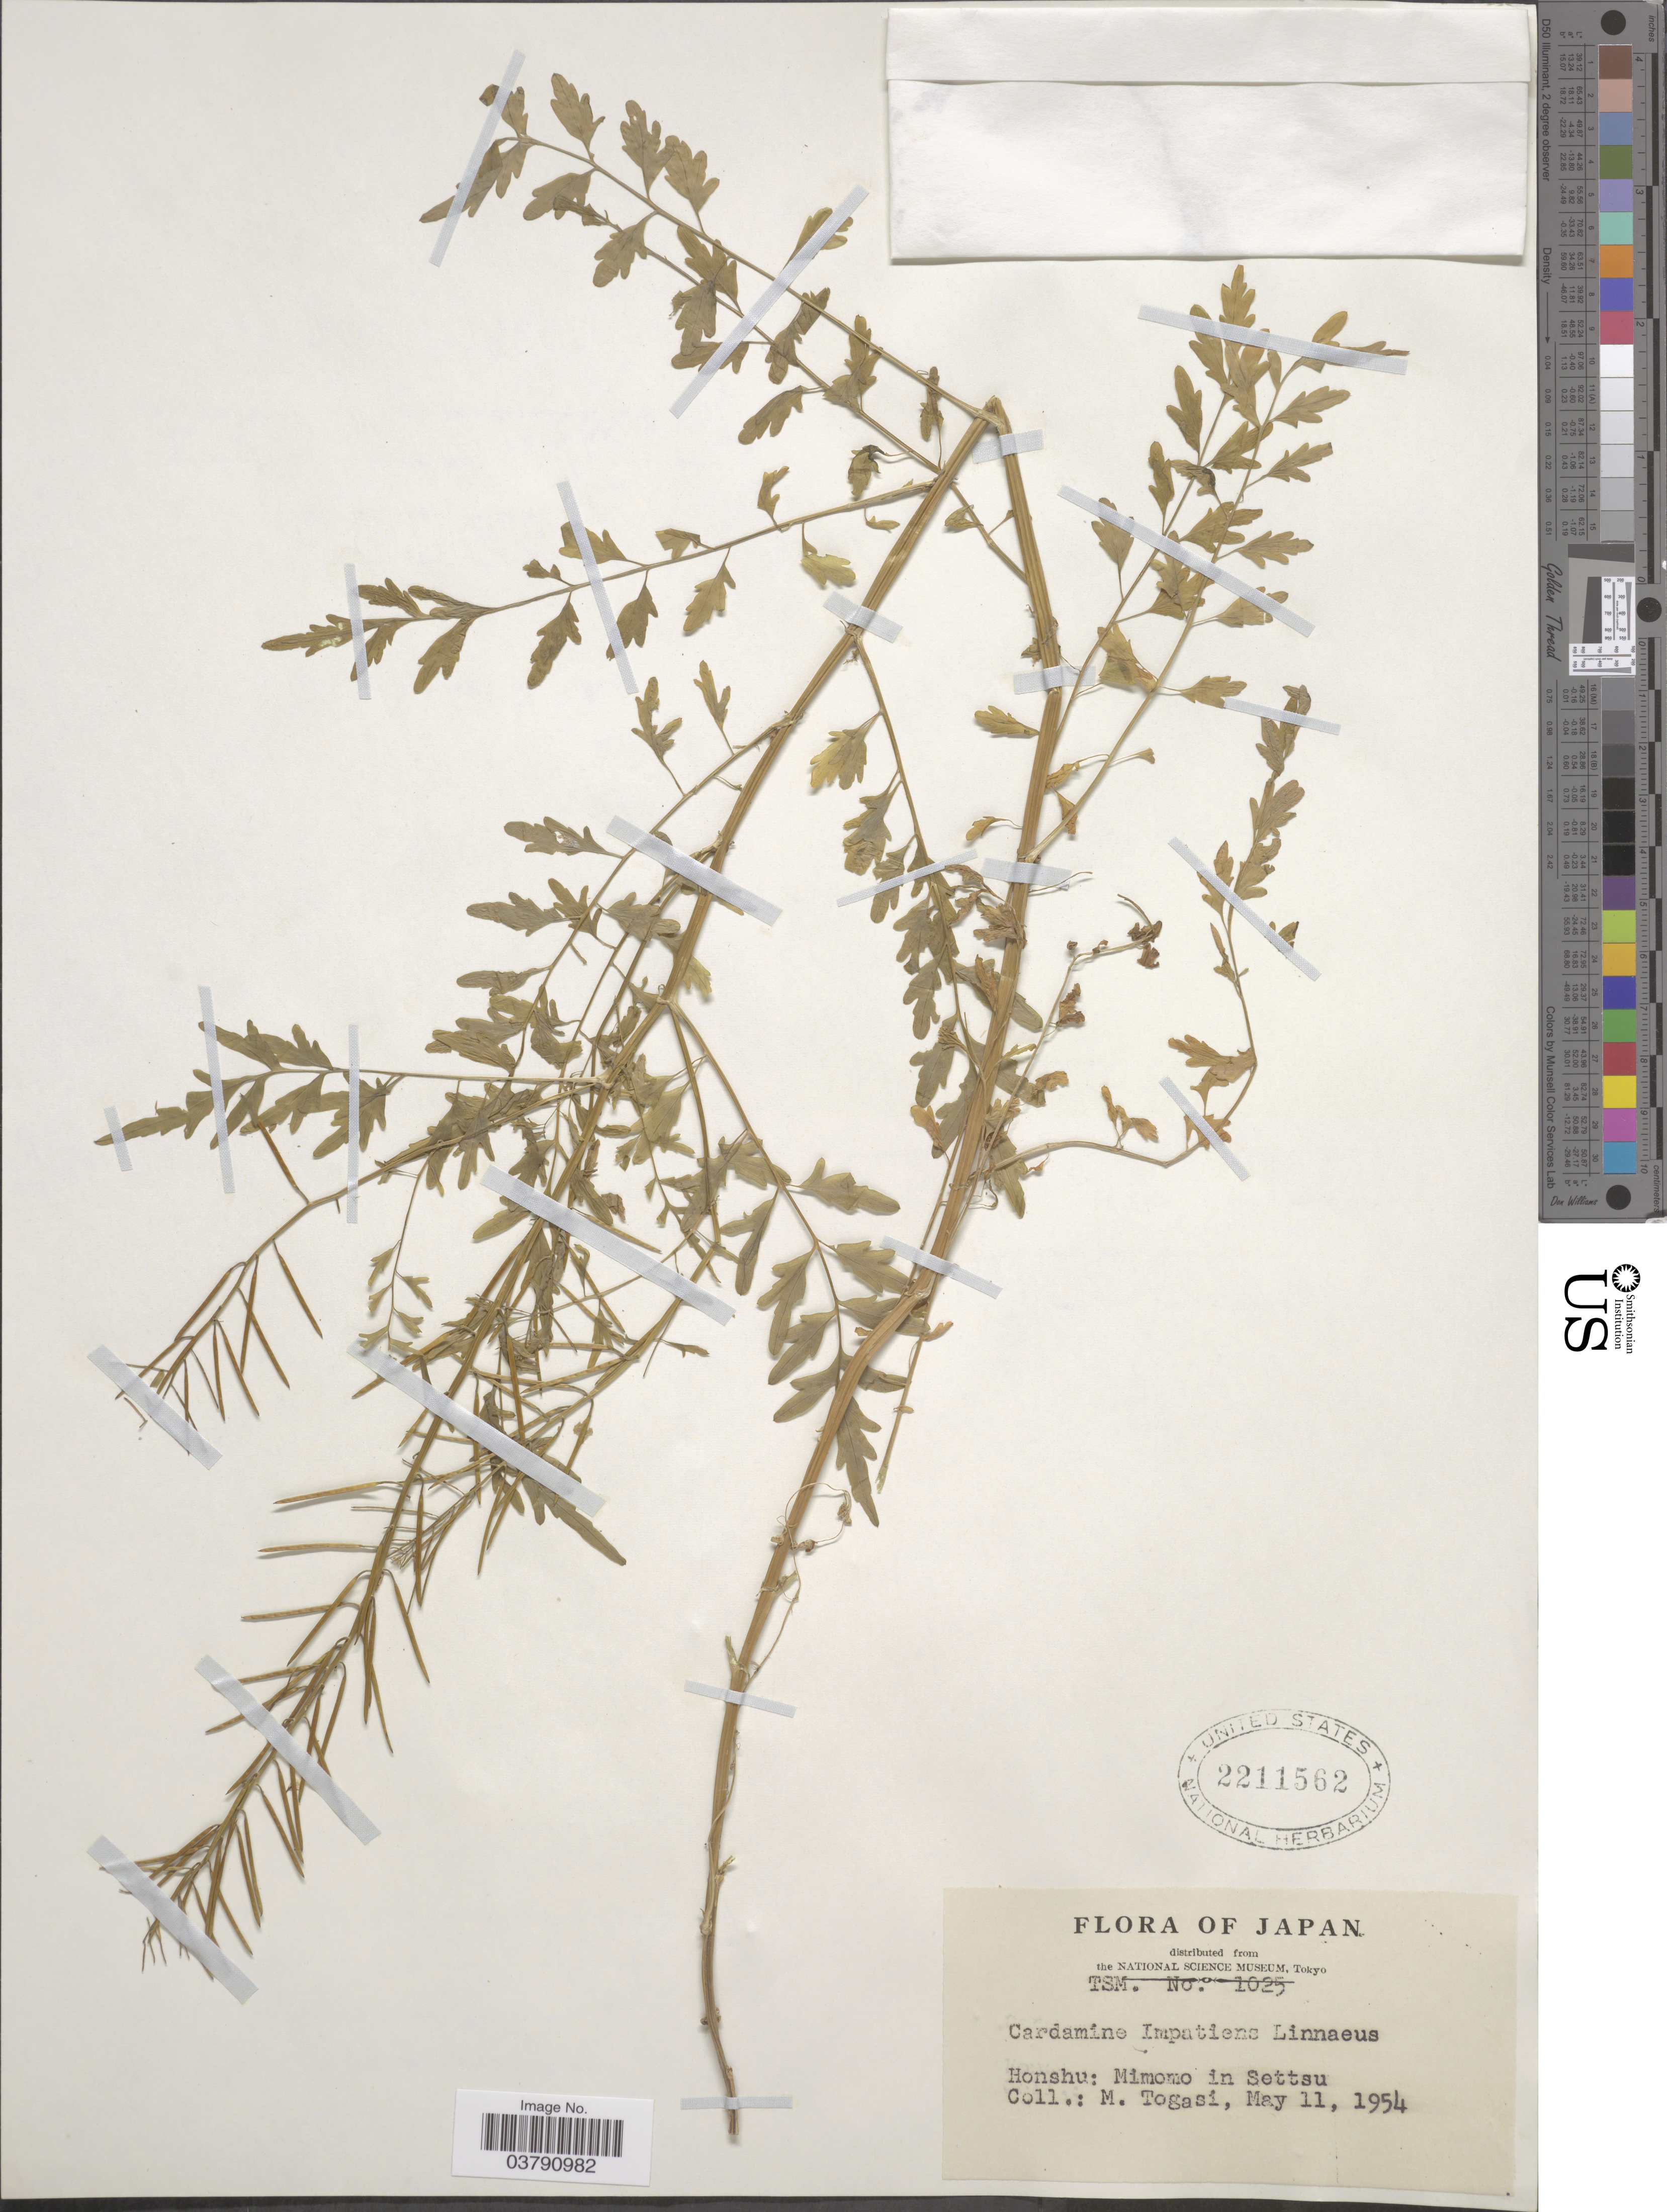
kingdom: Plantae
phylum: Tracheophyta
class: Magnoliopsida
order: Brassicales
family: Brassicaceae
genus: Cardamine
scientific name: Cardamine impatiens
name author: L.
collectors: M. Togasi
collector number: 1025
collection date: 1954-05-11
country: Japan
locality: Honshu: Mimomo in Settsu.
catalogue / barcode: US 2211562